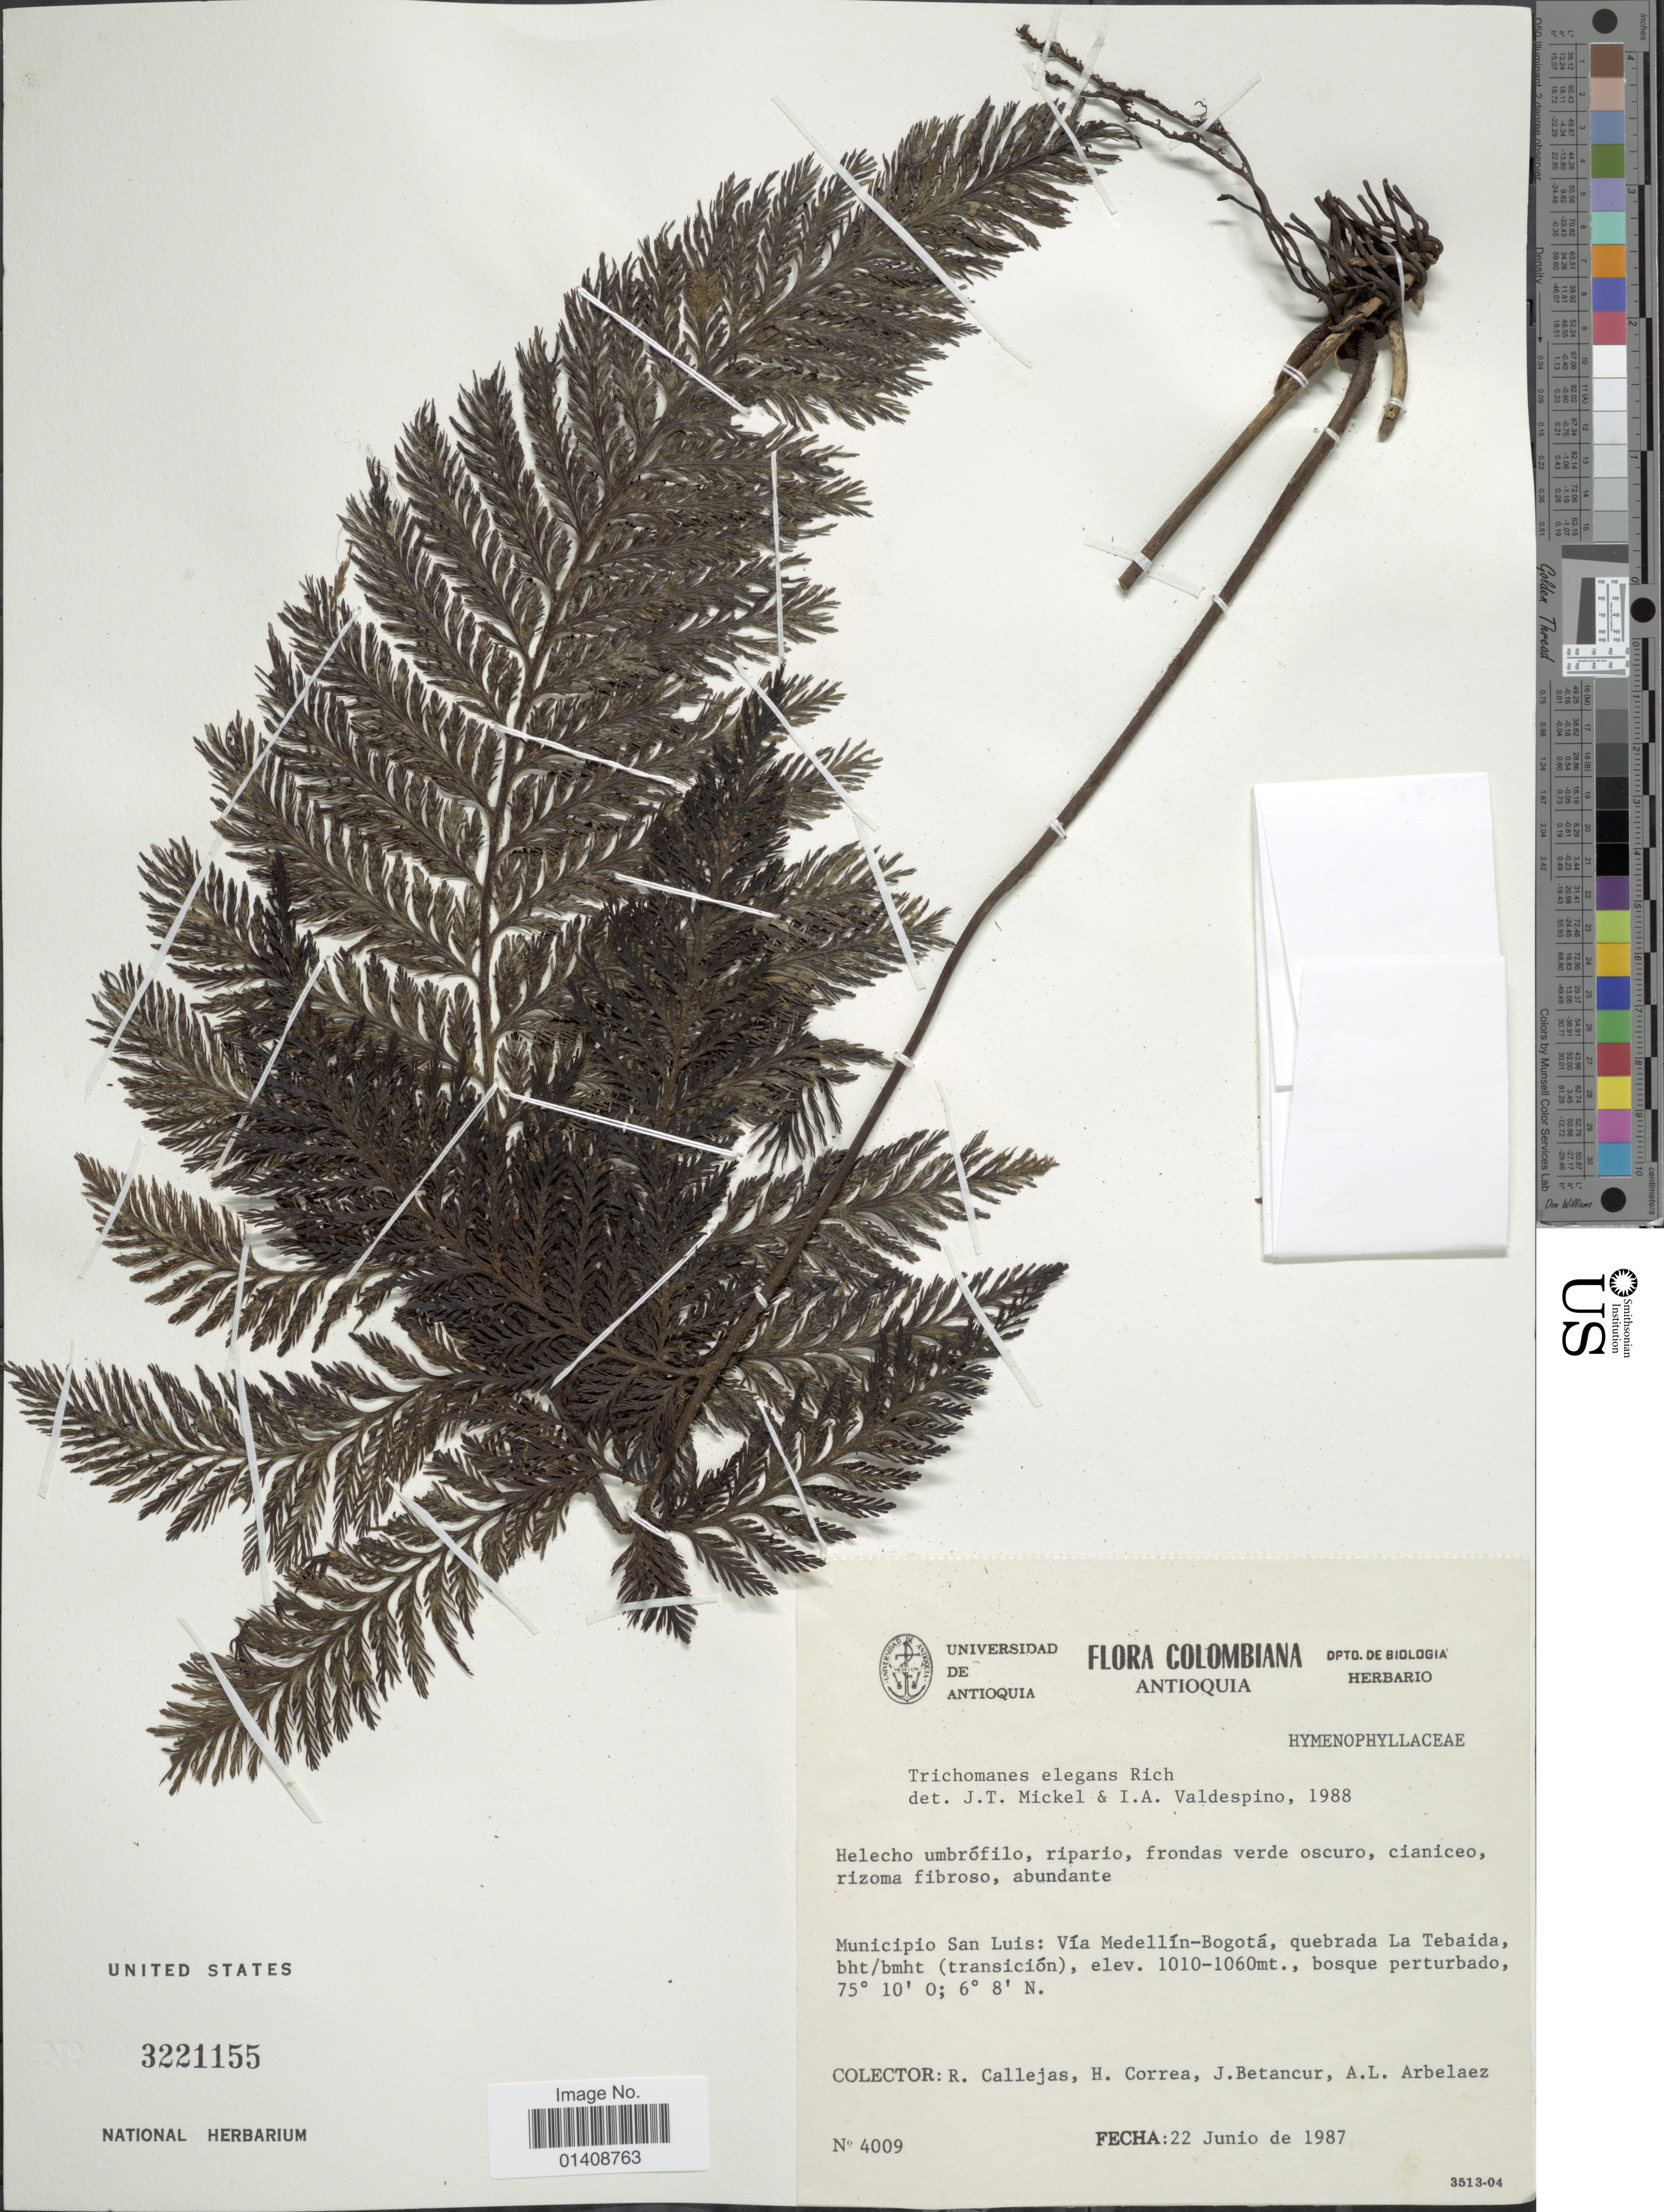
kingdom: Plantae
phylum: Tracheophyta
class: Polypodiopsida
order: Hymenophyllales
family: Hymenophyllaceae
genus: Trichomanes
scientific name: Trichomanes elegans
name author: Rich.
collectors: R. Callejas, H. Correa, J. Betancur & A. Arbeláez Alvarez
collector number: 4009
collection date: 1987-06-22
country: Colombia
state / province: Antioquia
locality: Muncipio San Luis: Via Medellin-Bogota, quebrada La Tebaida, bht-bmht (transicion).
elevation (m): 1010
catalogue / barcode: US 3221155